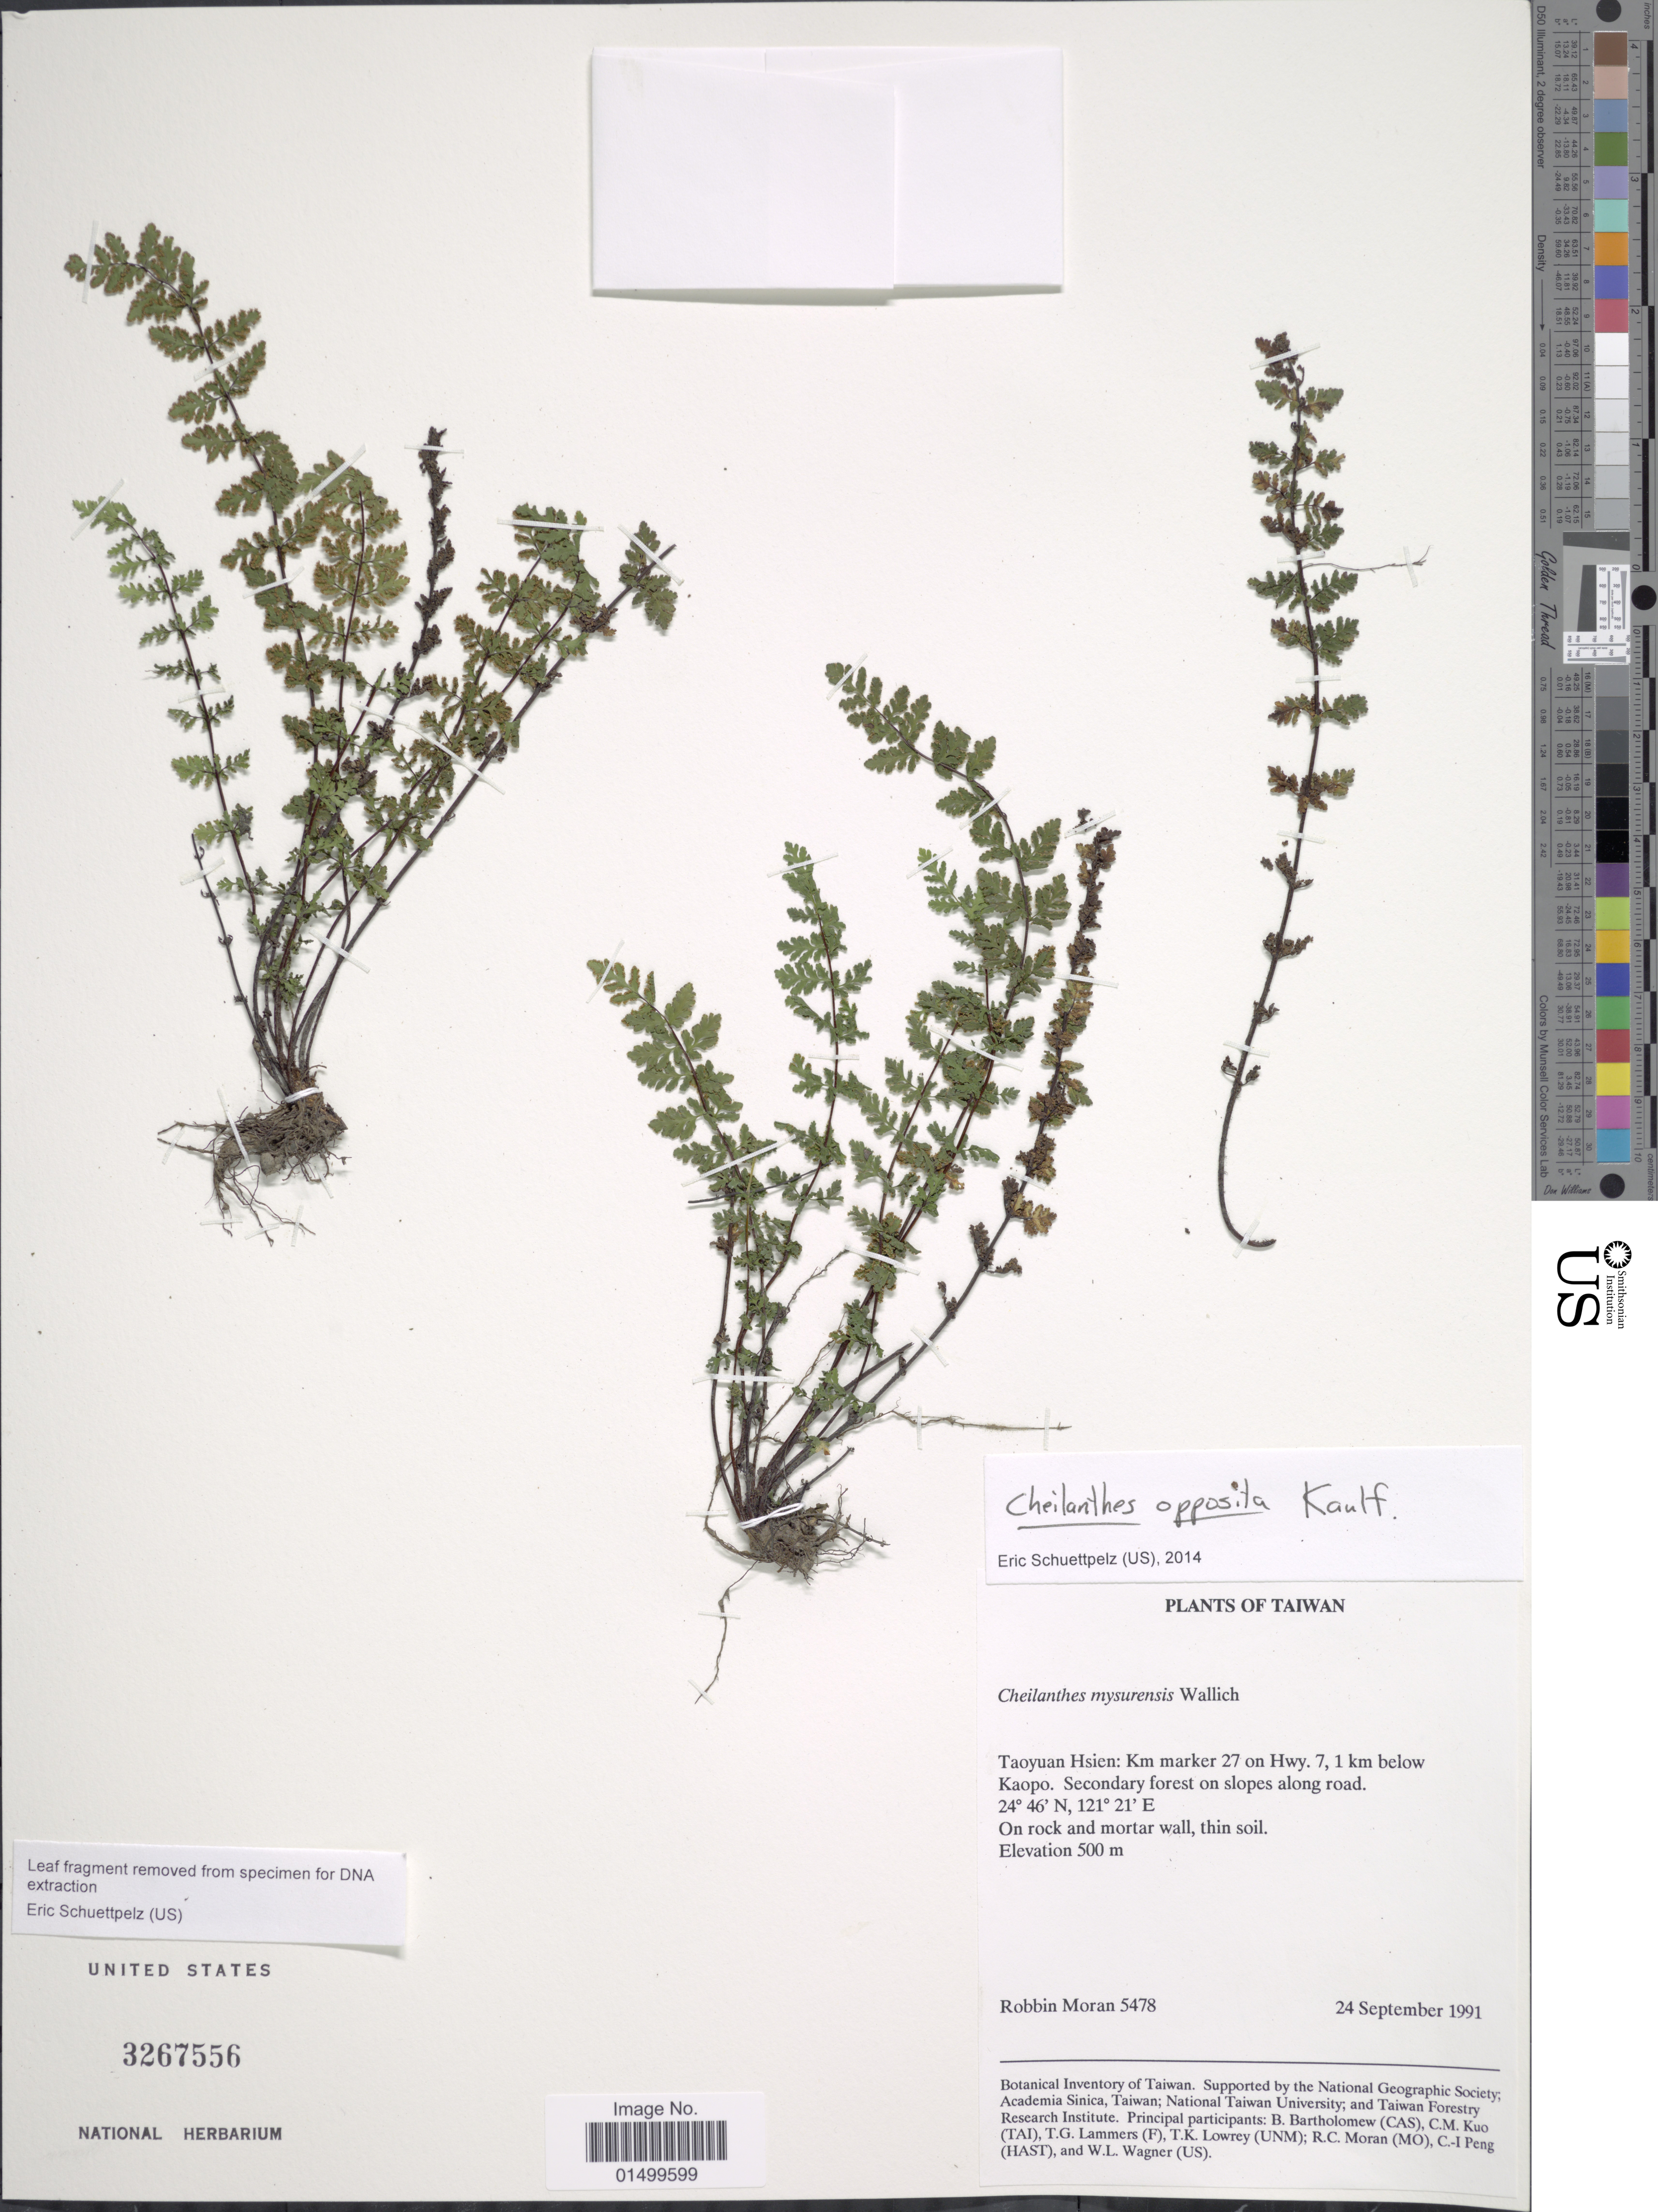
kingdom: Plantae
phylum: Tracheophyta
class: Polypodiopsida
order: Polypodiales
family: Pteridaceae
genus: Cheilanthes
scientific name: Cheilanthes opposita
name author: Kaulf.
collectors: R. C. Moran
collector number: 5478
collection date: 1991-09-24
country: Taiwan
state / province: Taoyuan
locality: Taoyuan Hsien: Km marker 27 on Hwy. 7, 1 km below Kaopo. Secondary forest on slopes along road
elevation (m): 500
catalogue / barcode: US 3267556